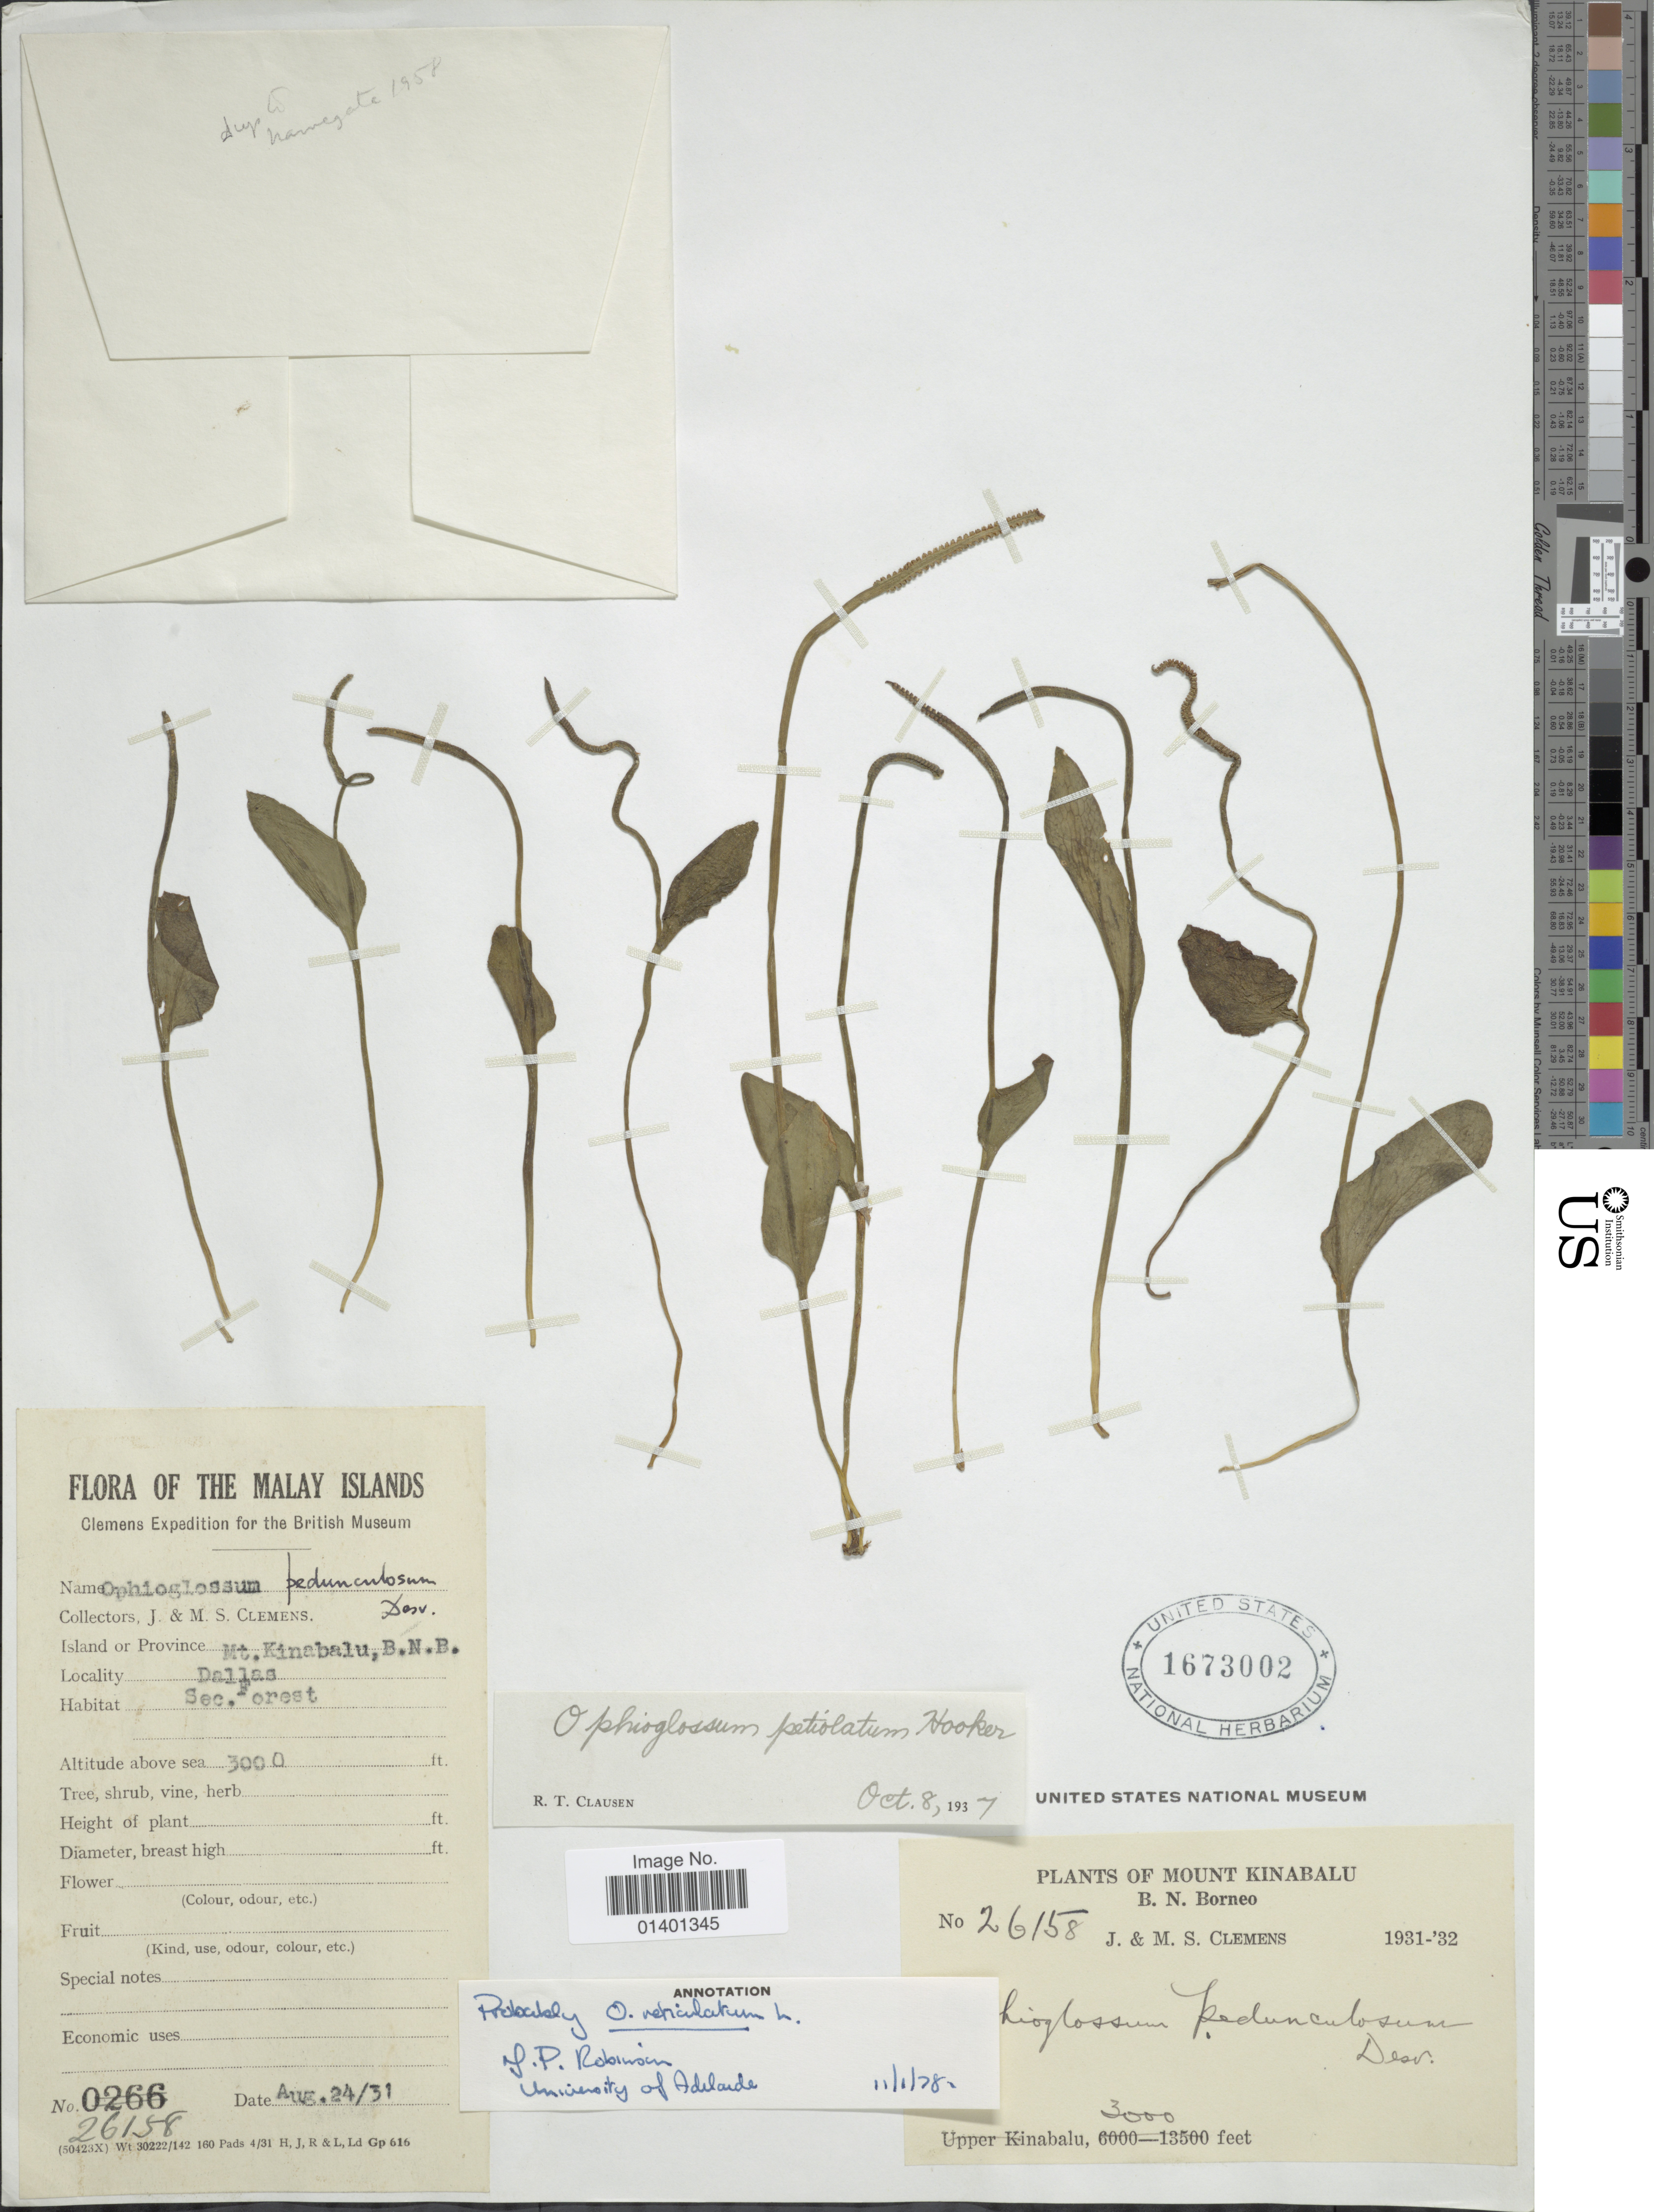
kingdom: Plantae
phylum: Tracheophyta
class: Polypodiopsida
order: Ophioglossales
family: Ophioglossaceae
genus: Ophioglossum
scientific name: Ophioglossum reticulatum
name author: L.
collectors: J. Clemens & M. S. Clemens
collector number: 26158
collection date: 1931-08-24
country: Malaysia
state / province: Sabah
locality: Mount Kinabalu, B.N. Borneo, Dallas, Malay islands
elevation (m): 914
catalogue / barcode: US 1673002